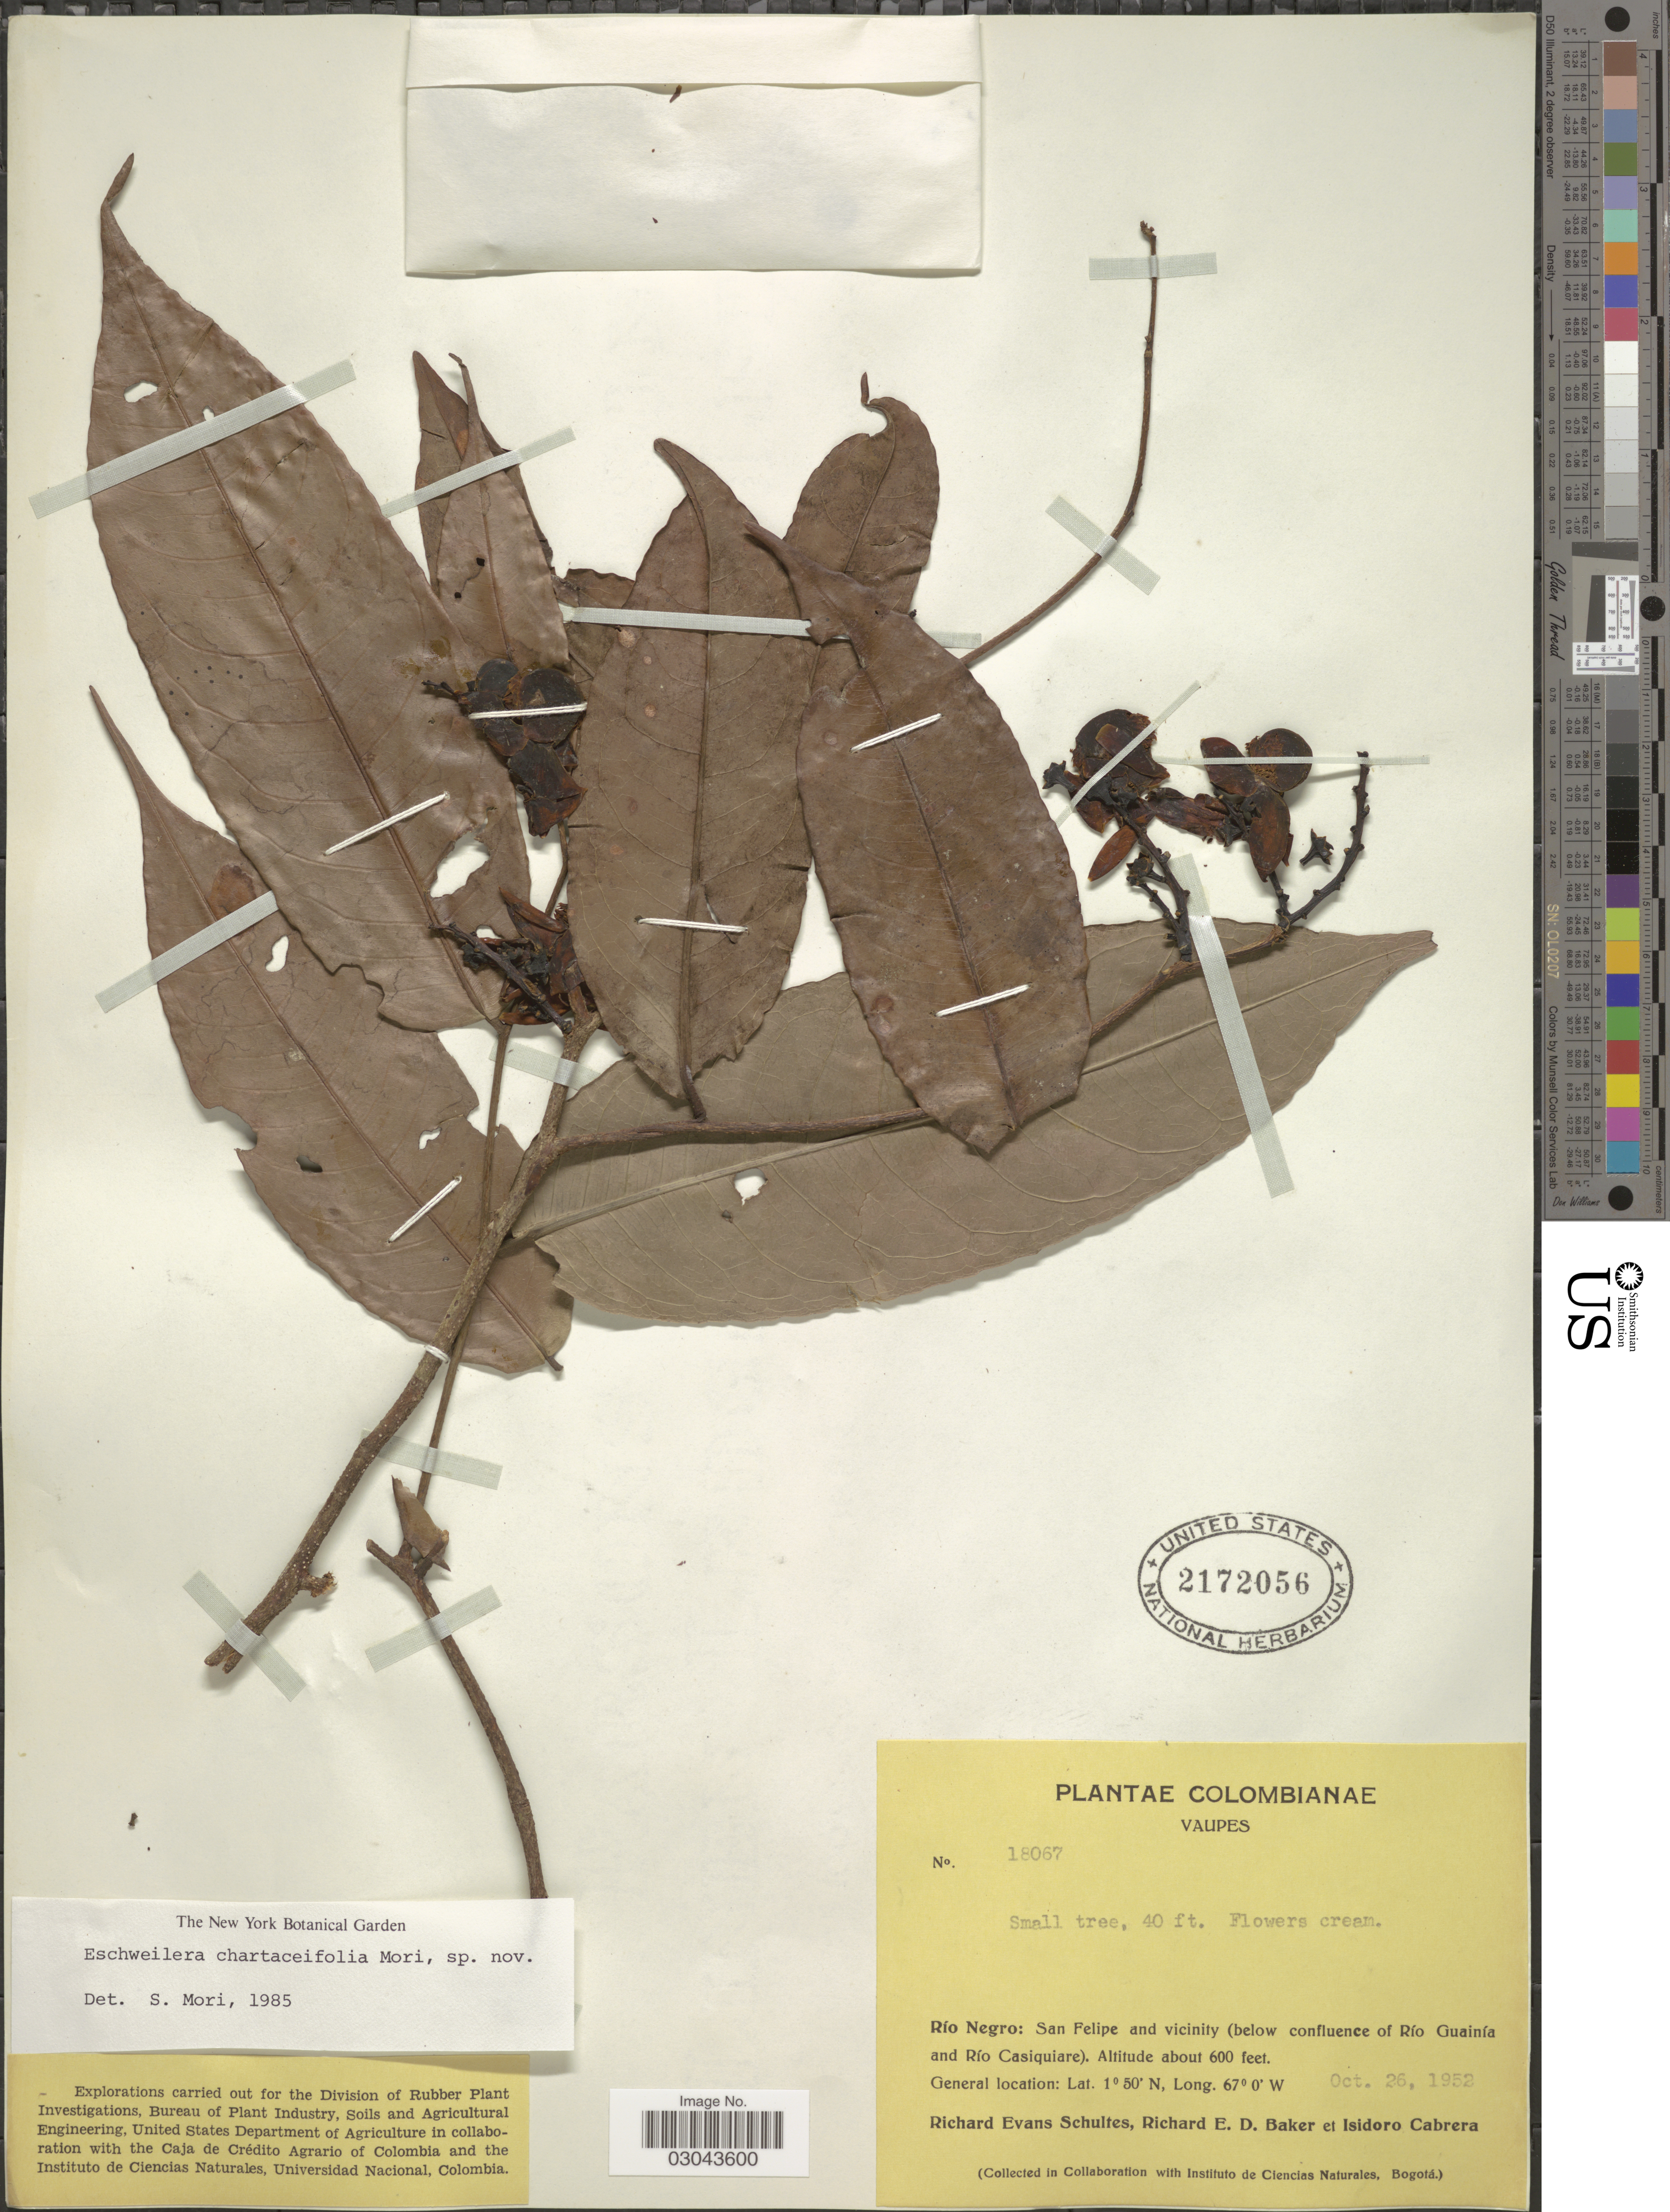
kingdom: Plantae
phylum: Tracheophyta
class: Magnoliopsida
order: Ericales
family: Lecythidaceae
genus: Eschweilera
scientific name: Eschweilera chartaceifolia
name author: S.A. Mori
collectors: R. E. Schultes, R. E. D. Baker & I. Cabrera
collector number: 18067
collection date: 1952-10-26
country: Colombia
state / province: Vaupés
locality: Río Negro: San Felipe and vicinity (below confluence of Río Guainía and Río Casiquiare).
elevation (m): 183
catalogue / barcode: US 2172056